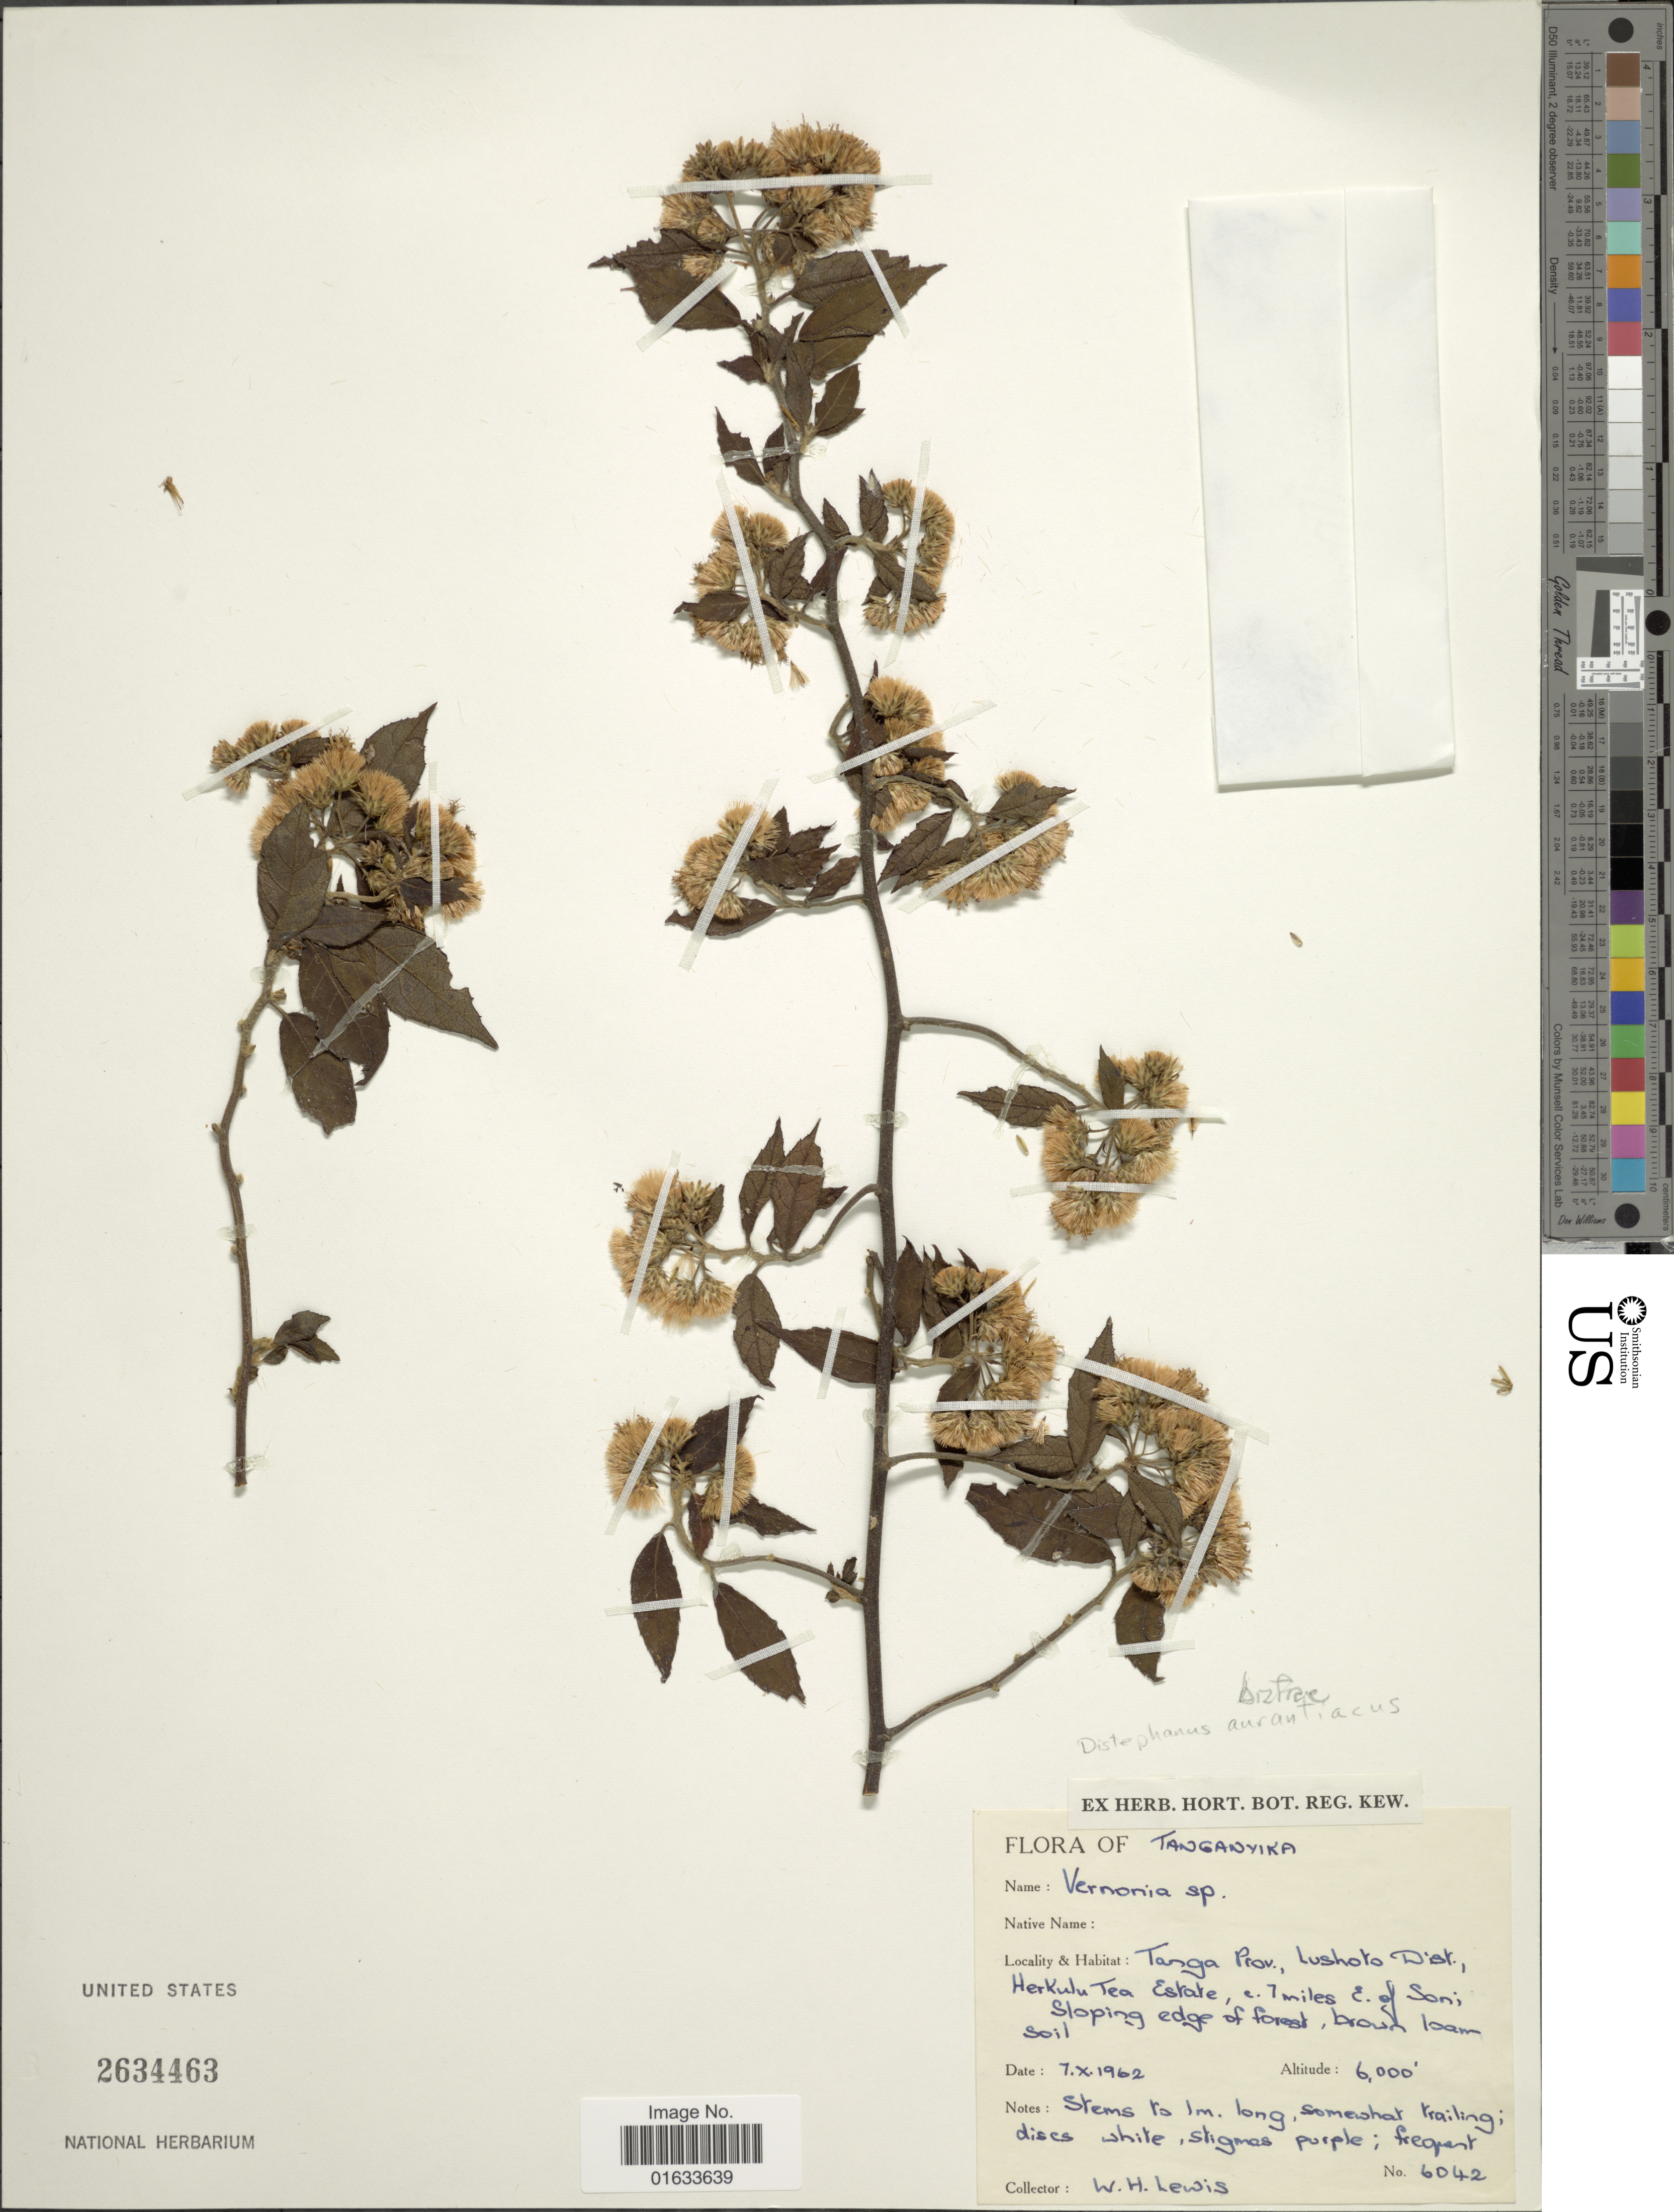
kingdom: Plantae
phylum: Tracheophyta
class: Magnoliopsida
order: Asterales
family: Asteraceae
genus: Distephanus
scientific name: Distephanus biafrae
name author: (Oliv. & Hiern) H. Rob.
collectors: W. H. Lewis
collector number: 6042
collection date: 1962-10-07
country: Tanzania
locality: Tanganyika. Tanga Prov., Lushoto Dist., Herkulu Tea Estate, c. 7 miles E. of Soni.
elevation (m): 1829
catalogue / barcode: US 2634463